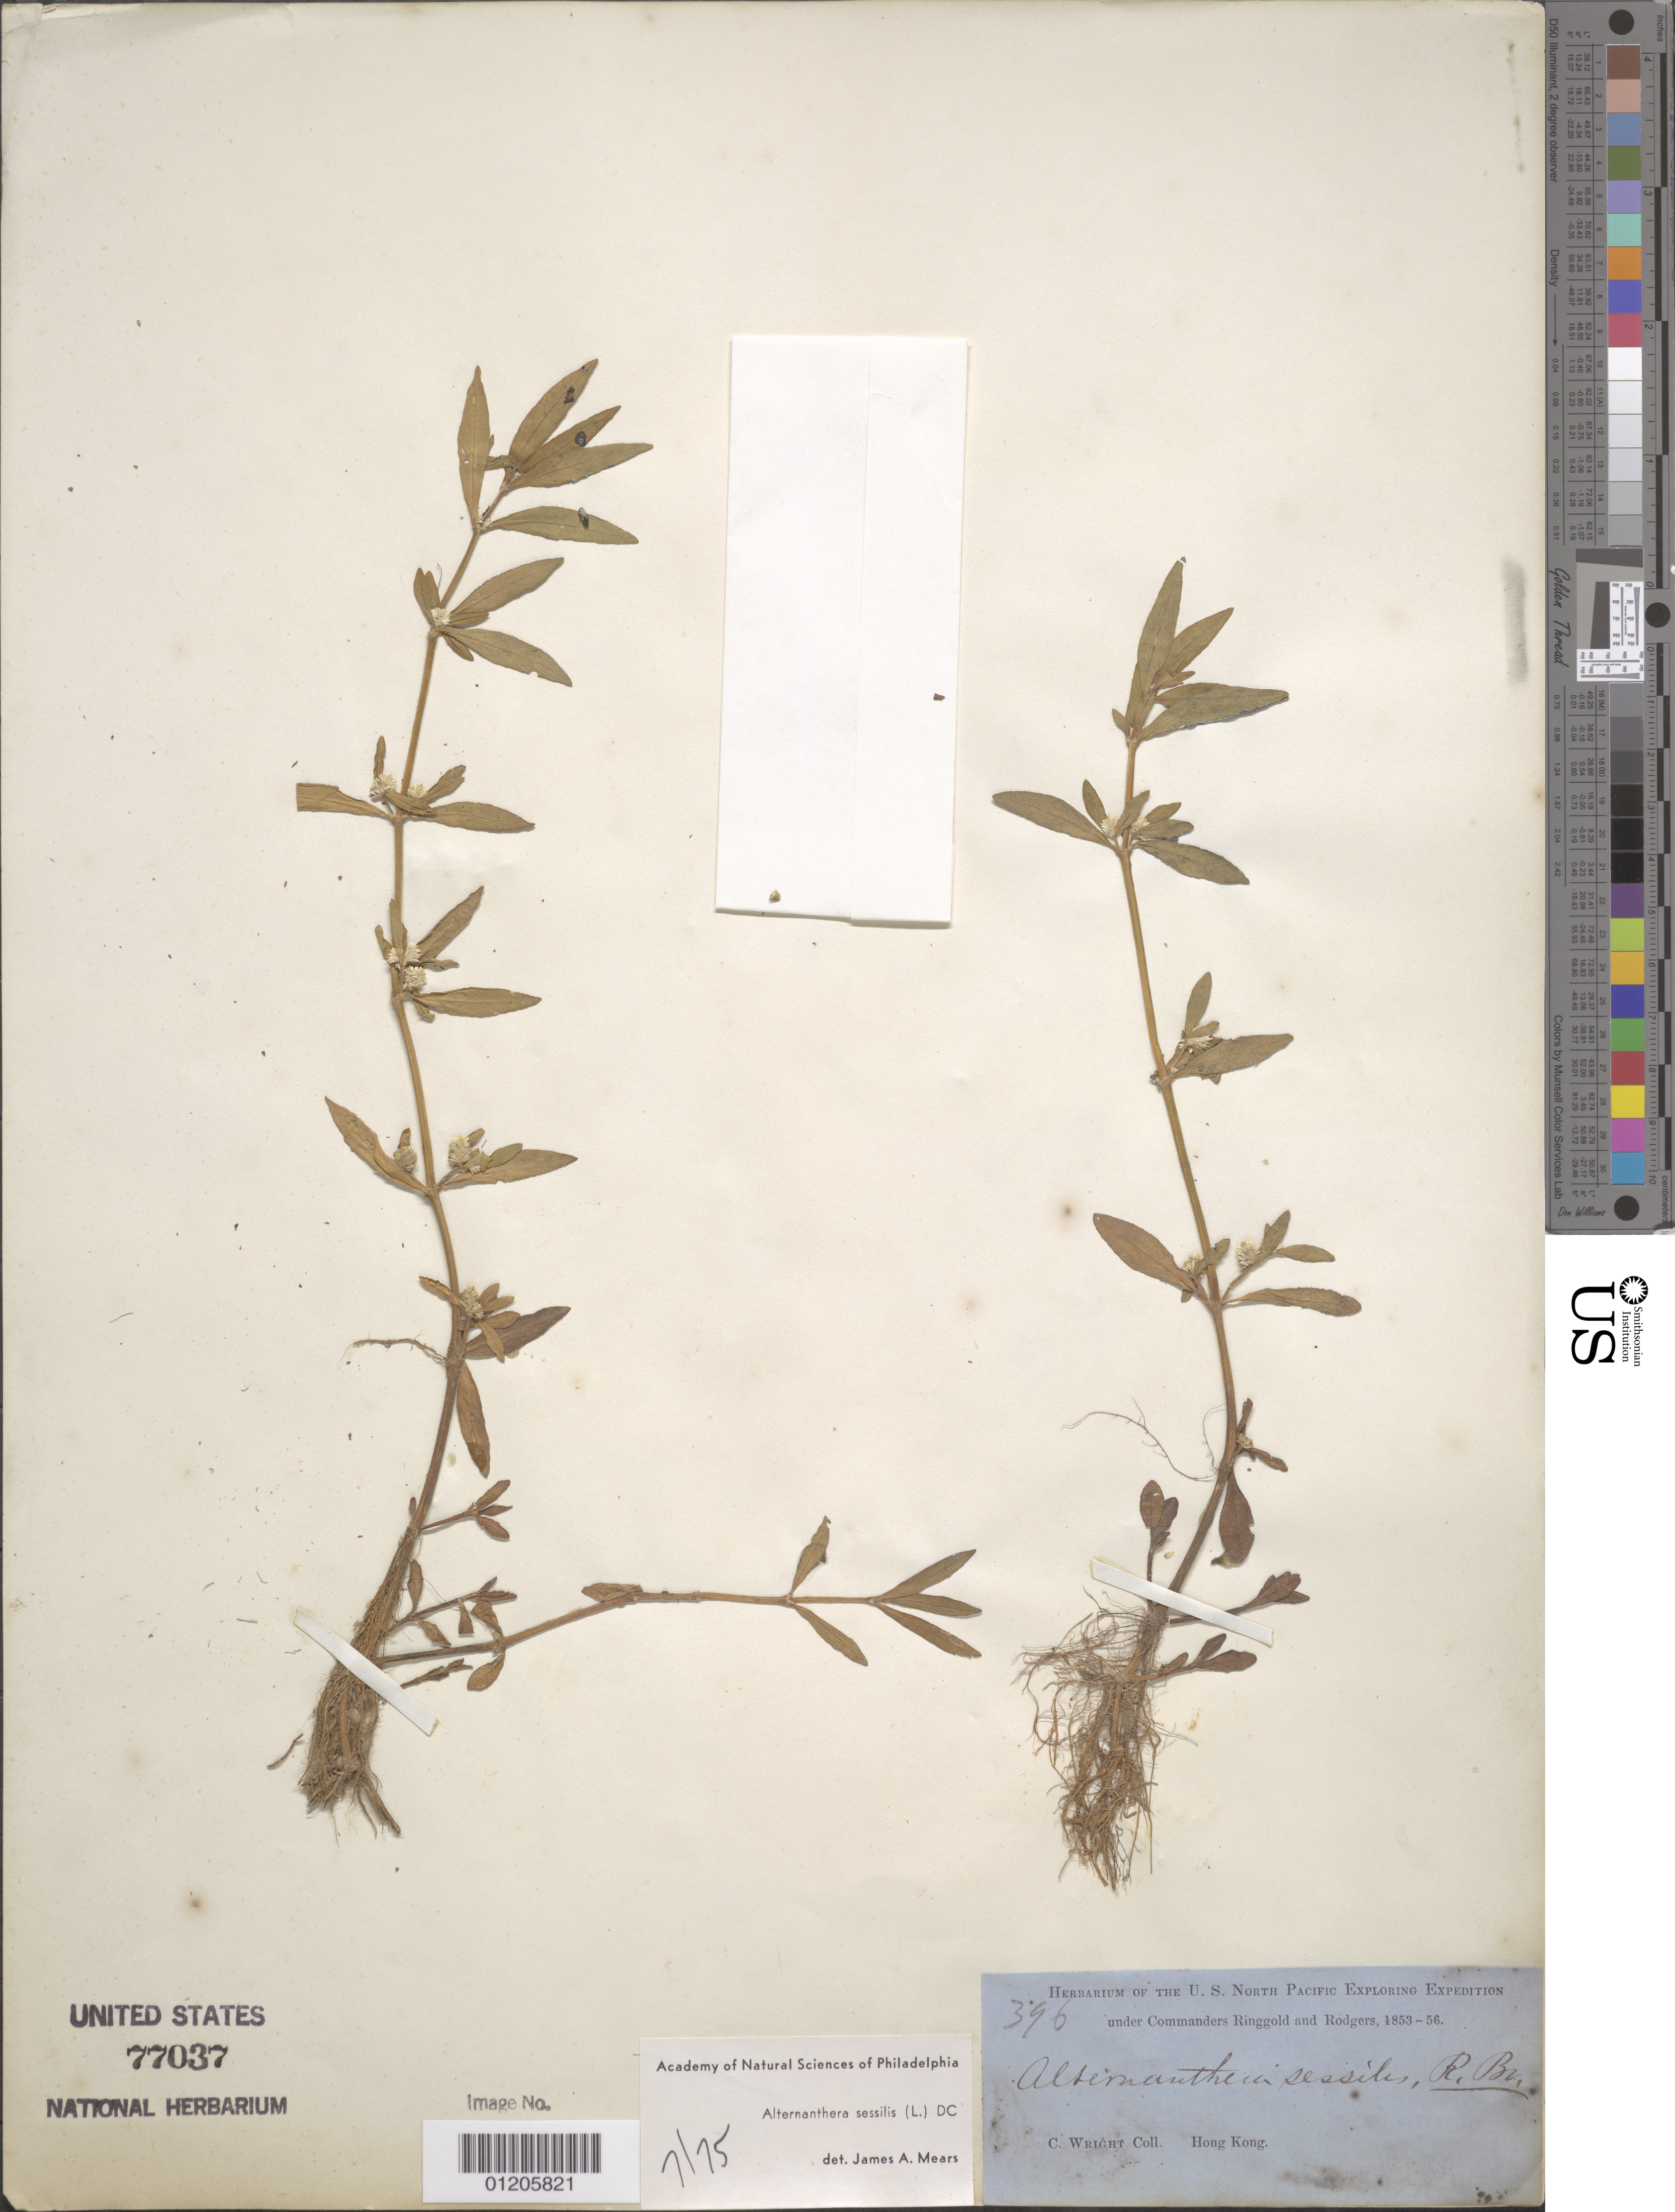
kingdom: Plantae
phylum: Tracheophyta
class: Magnoliopsida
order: Caryophyllales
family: Amaranthaceae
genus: Alternanthera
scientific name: Alternanthera sessilis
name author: (L.) DC.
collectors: C. Wright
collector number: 396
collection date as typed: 1853 to -- -- 1856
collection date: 1853/1856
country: China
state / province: Hong Kong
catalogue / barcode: US 77037